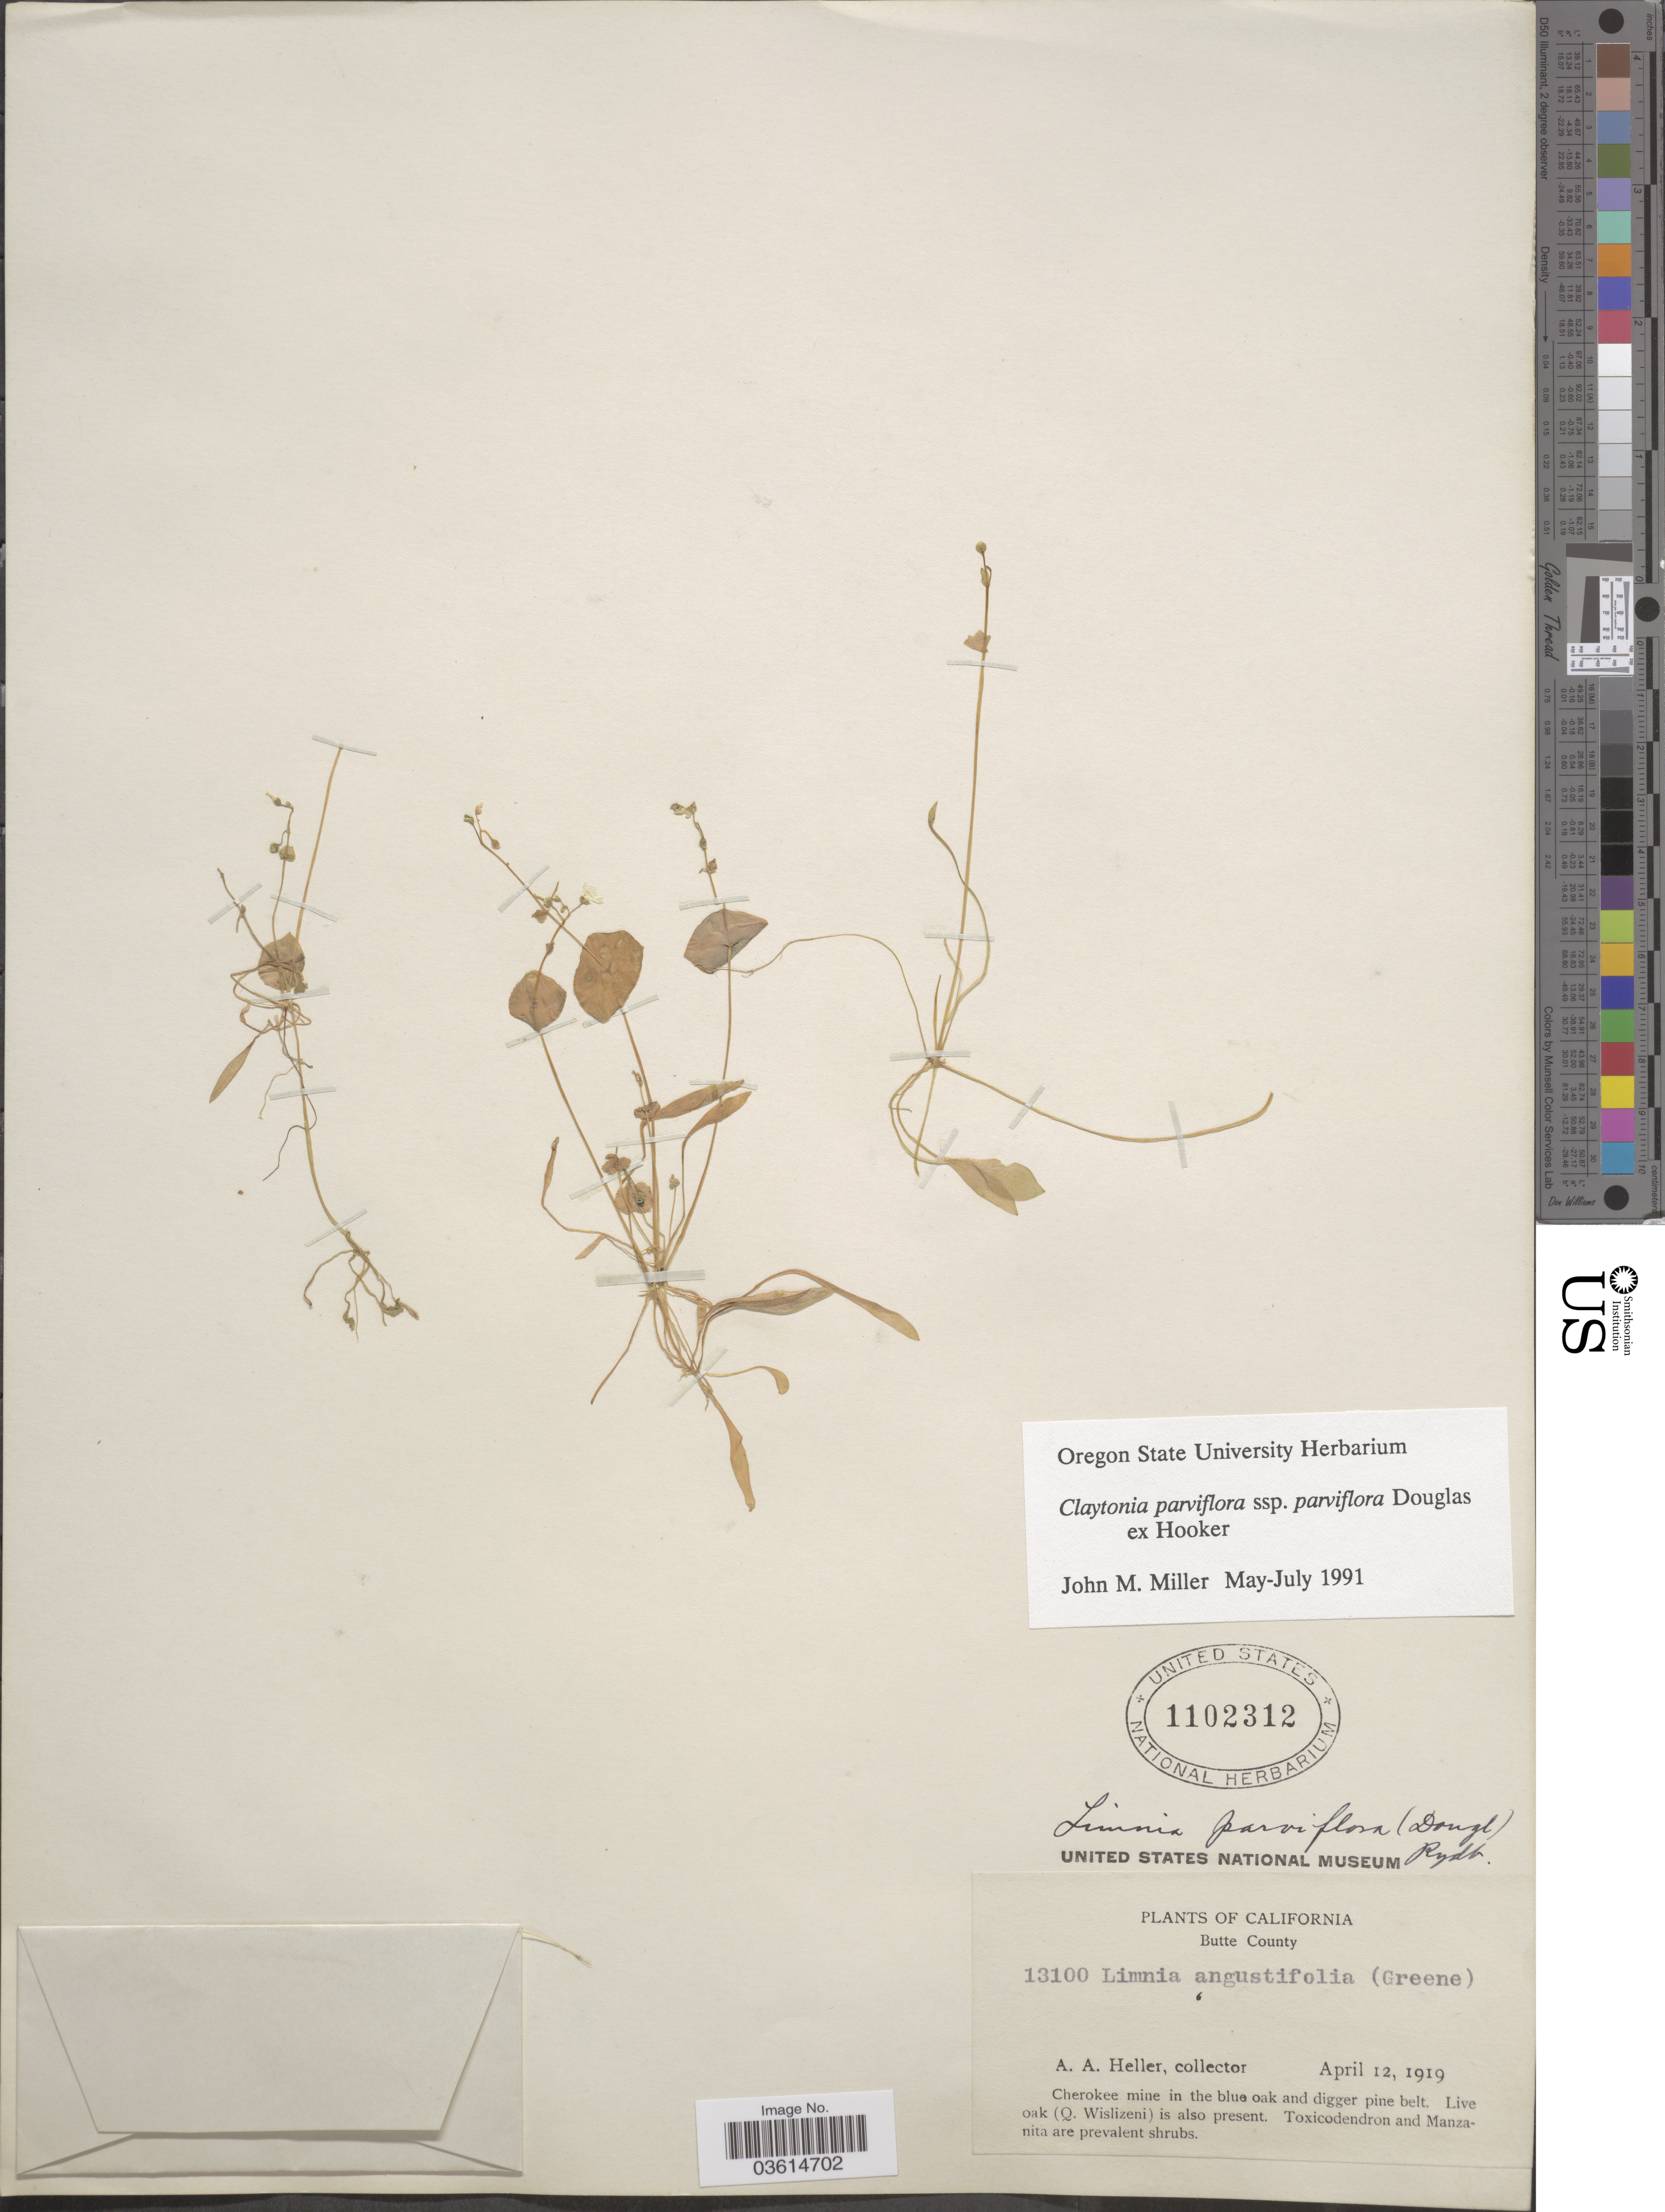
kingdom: Plantae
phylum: Tracheophyta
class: Magnoliopsida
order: Caryophyllales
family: Montiaceae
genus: Claytonia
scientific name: Claytonia parviflora subsp. parviflora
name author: Douglas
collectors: A. A. Heller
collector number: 13100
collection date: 1919-04-12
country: United States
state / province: California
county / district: Butte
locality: Butte County. Cherokee mine in the blue oak and digger pine belt.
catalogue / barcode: US 1102312